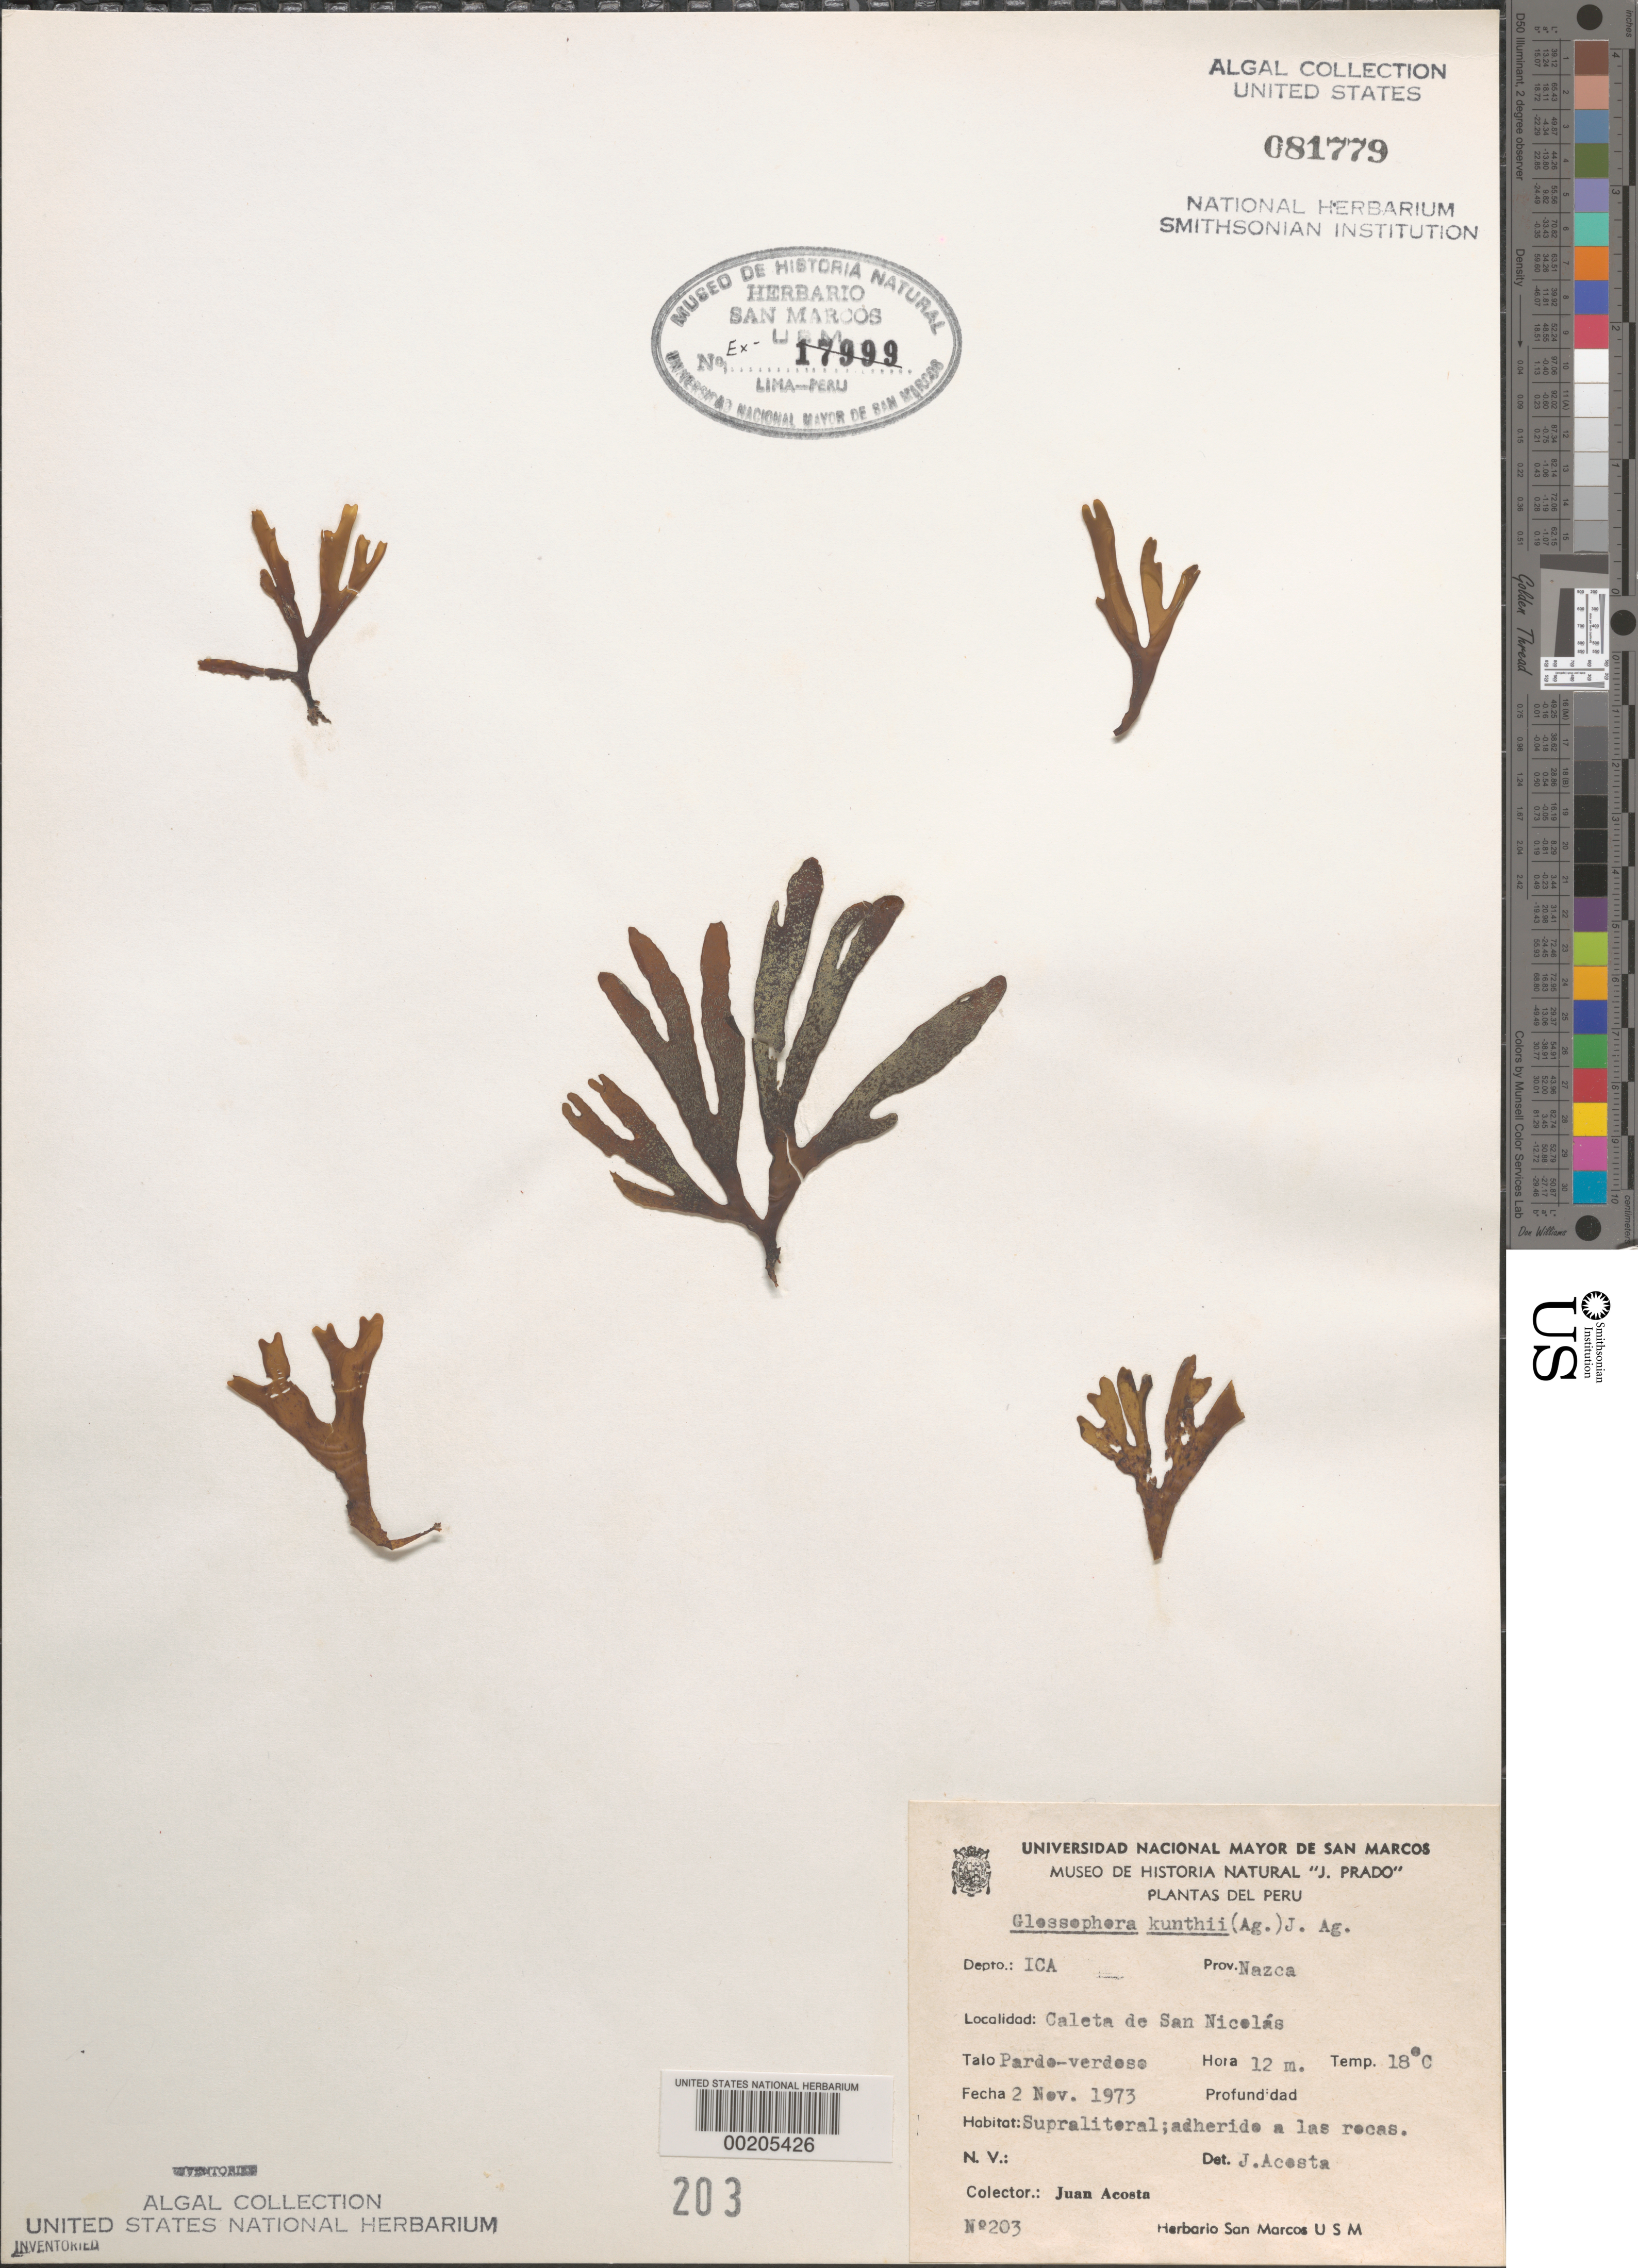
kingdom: Chromista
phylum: Ochrophyta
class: Phaeophyceae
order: Dictyotales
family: Dictyotaceae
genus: Dictyota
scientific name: Dictyota kunthii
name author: (C. Agardh) Grev.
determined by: Algae name updating Project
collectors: J. Acosta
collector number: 203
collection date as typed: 02 Nov 1973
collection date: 1973-11-02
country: Peru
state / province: Ica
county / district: Nazca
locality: Caleta de San Nicolás, Nazca Province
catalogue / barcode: US 81779